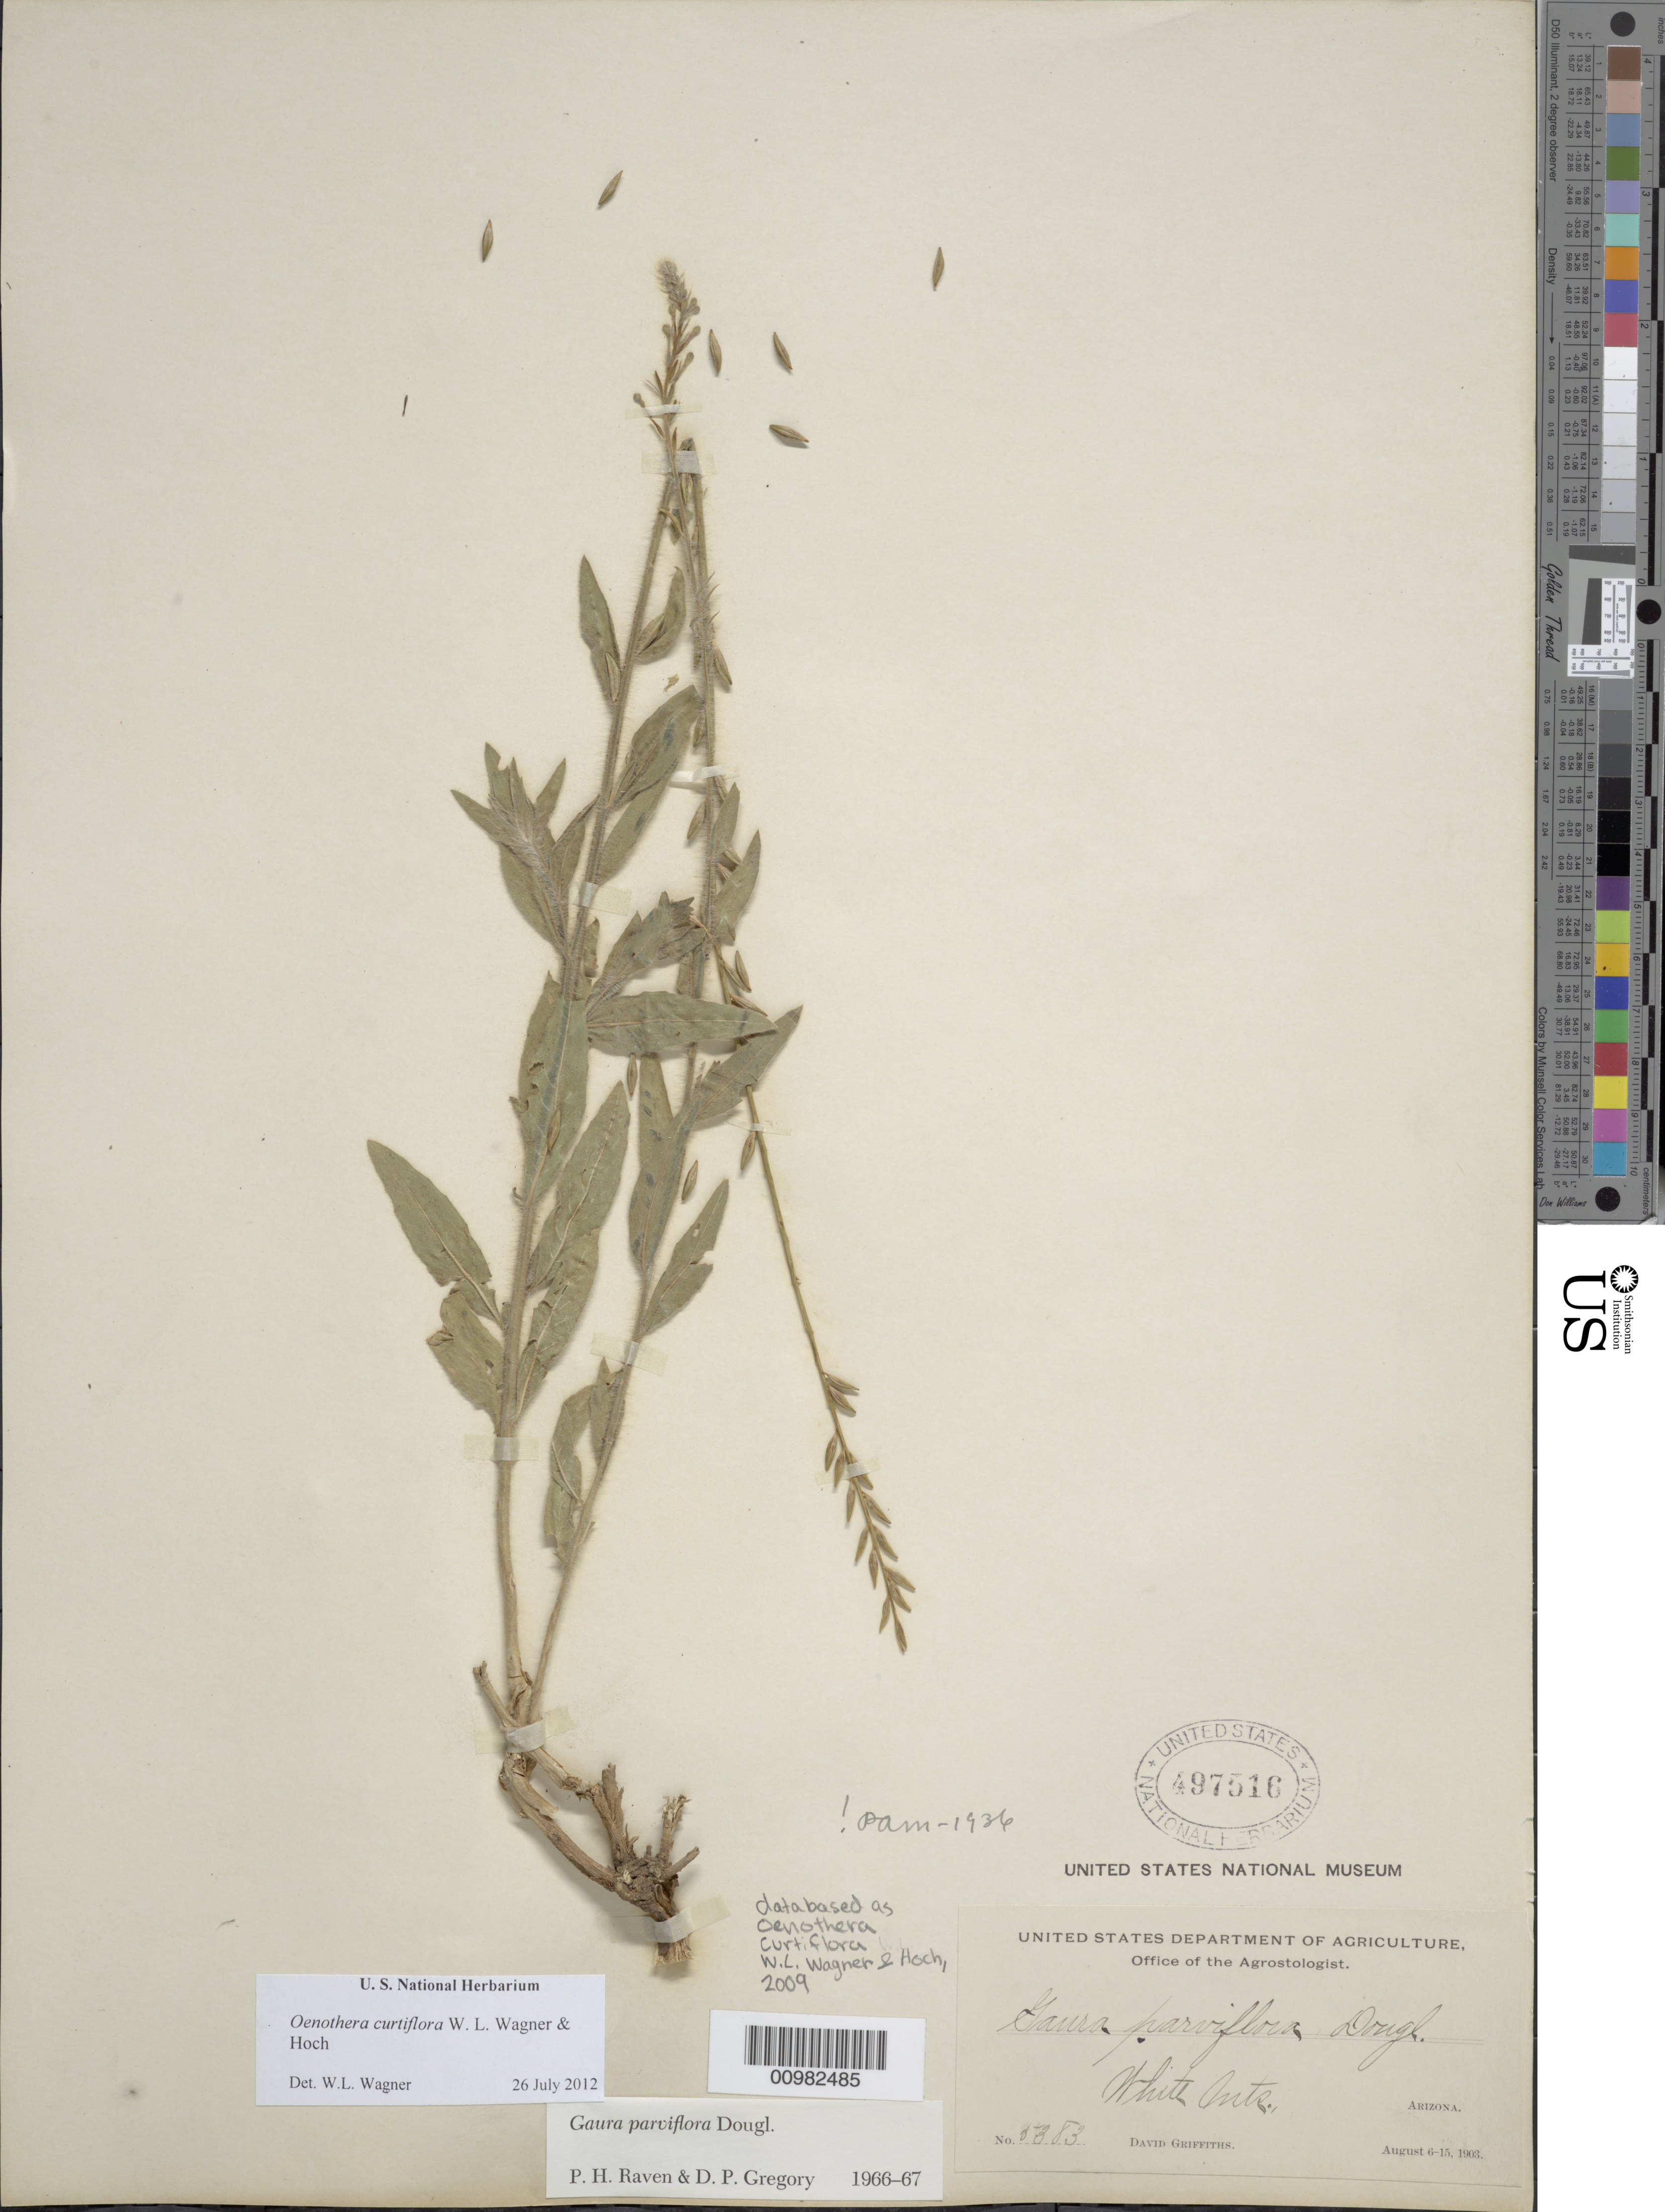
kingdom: Plantae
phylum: Tracheophyta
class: Magnoliopsida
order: Myrtales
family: Onagraceae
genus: Oenothera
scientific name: Oenothera curtiflora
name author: W.L. Wagner & Hoch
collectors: D. Griffiths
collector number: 5383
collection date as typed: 06 Aug 1903 to 15 Aug 1903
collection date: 1903-08-06/1903-08-15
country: United States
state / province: Arizona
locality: White Mts.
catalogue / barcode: US 497516